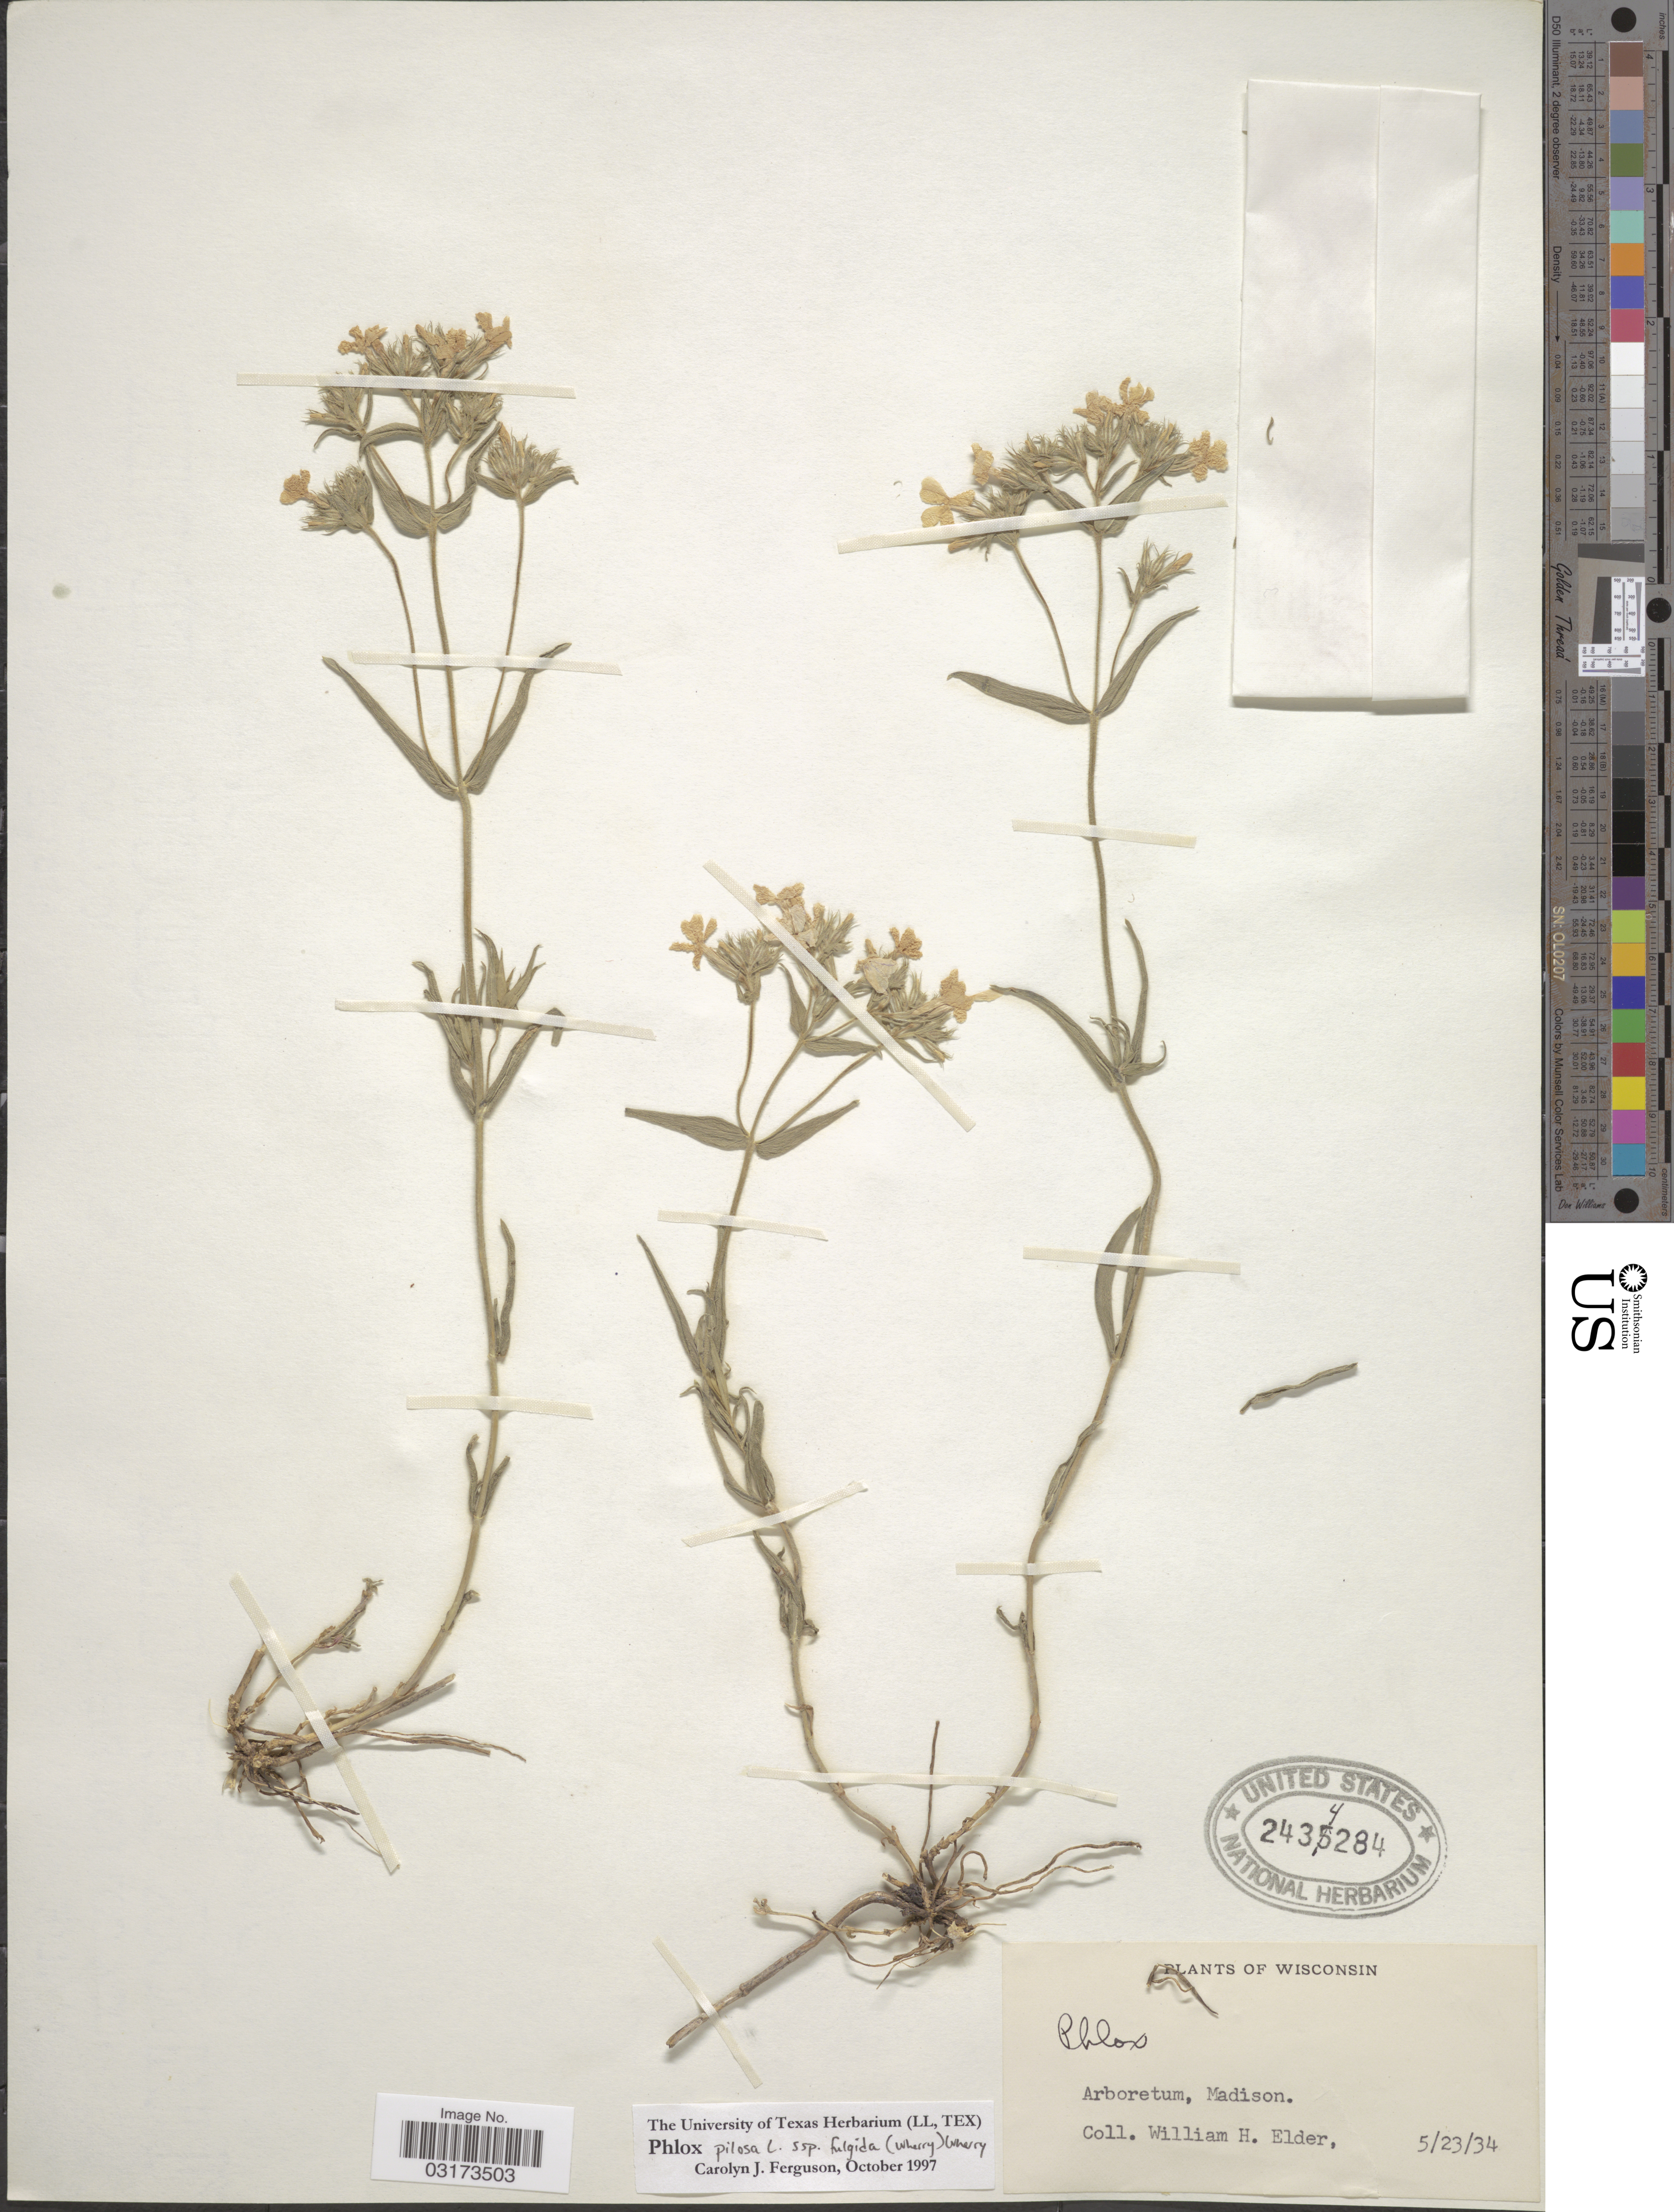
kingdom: Plantae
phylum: Tracheophyta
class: Magnoliopsida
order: Ericales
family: Polemoniaceae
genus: Phlox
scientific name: Phlox pilosa subsp. fulgida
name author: (Wherry) Wherry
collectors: W. Elder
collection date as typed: Transcribed d/m/y: 23/5/34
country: United States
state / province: Wisconsin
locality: Arboretum, Madison.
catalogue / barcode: US 2434284